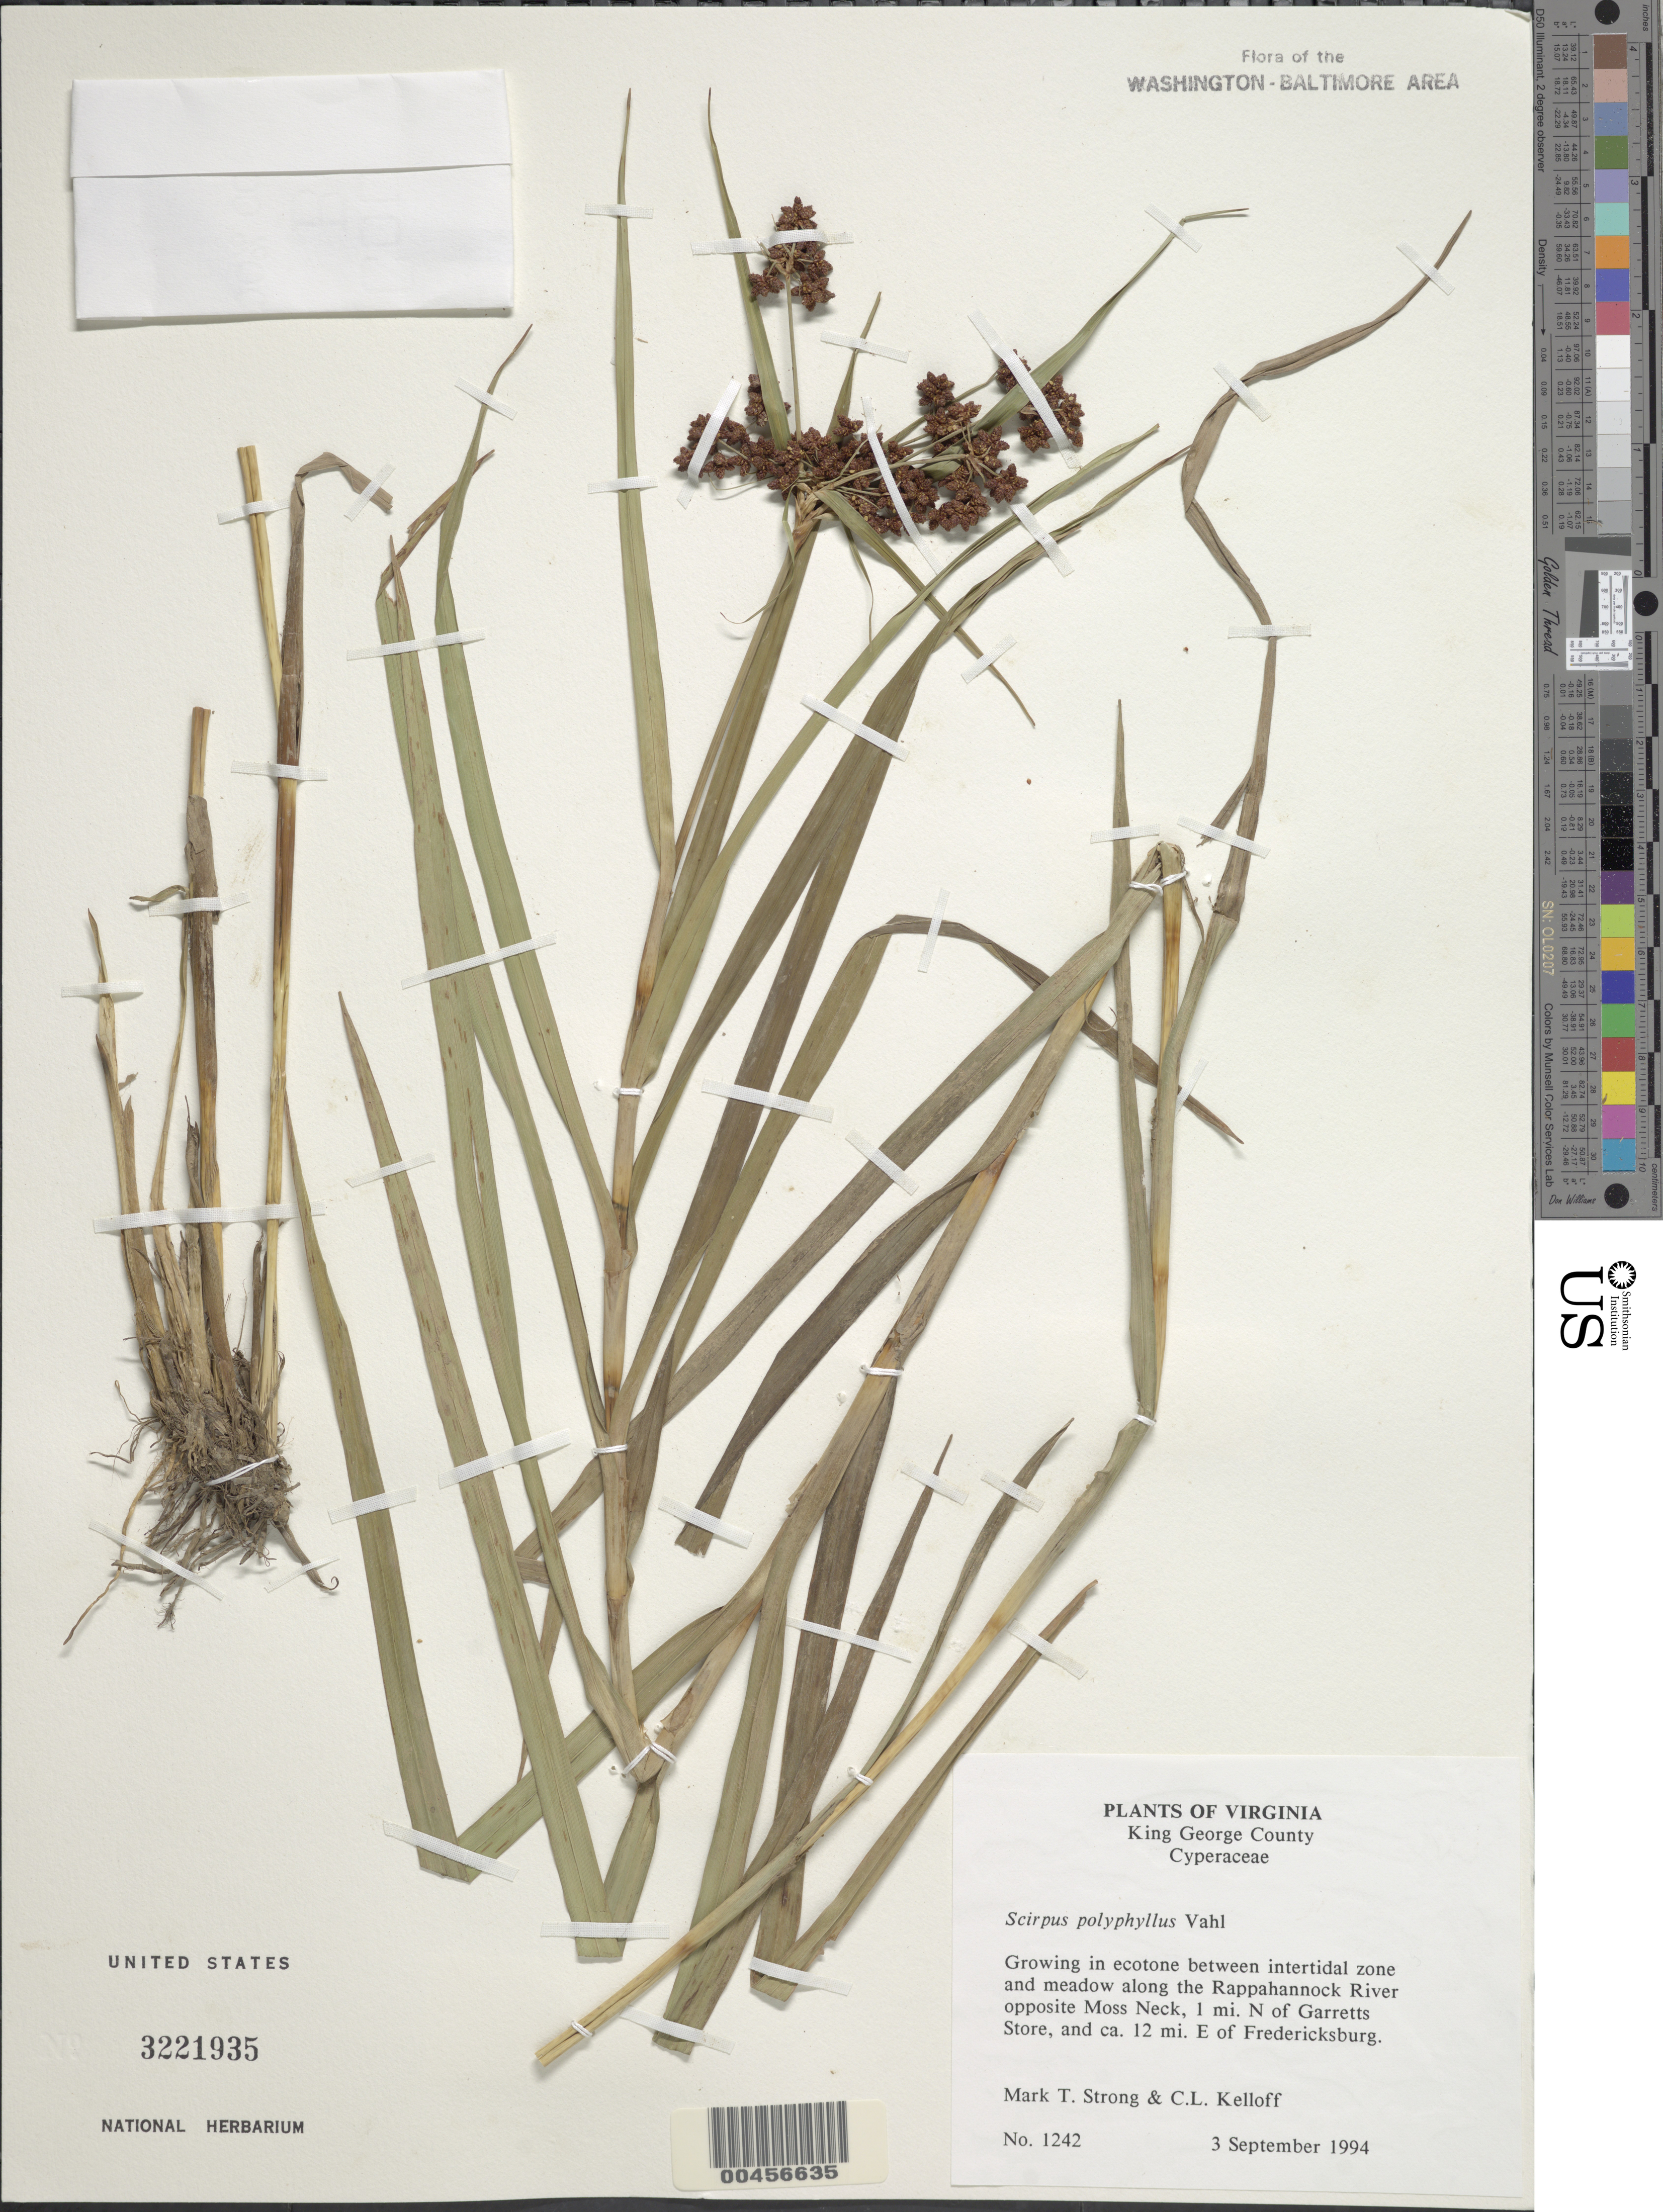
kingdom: Plantae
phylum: Tracheophyta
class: Liliopsida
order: Poales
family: Cyperaceae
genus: Scirpus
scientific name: Scirpus polyphyllus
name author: Vahl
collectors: M. T. Strong & C. L. Kelloff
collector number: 1242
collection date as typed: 03 Sep 1994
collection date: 1994-09-03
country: United States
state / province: Virginia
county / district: King George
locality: Rappahannock River opposite Moss Neck, NE of Garretts Store, E of Fredericksburg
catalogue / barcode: US 3221935